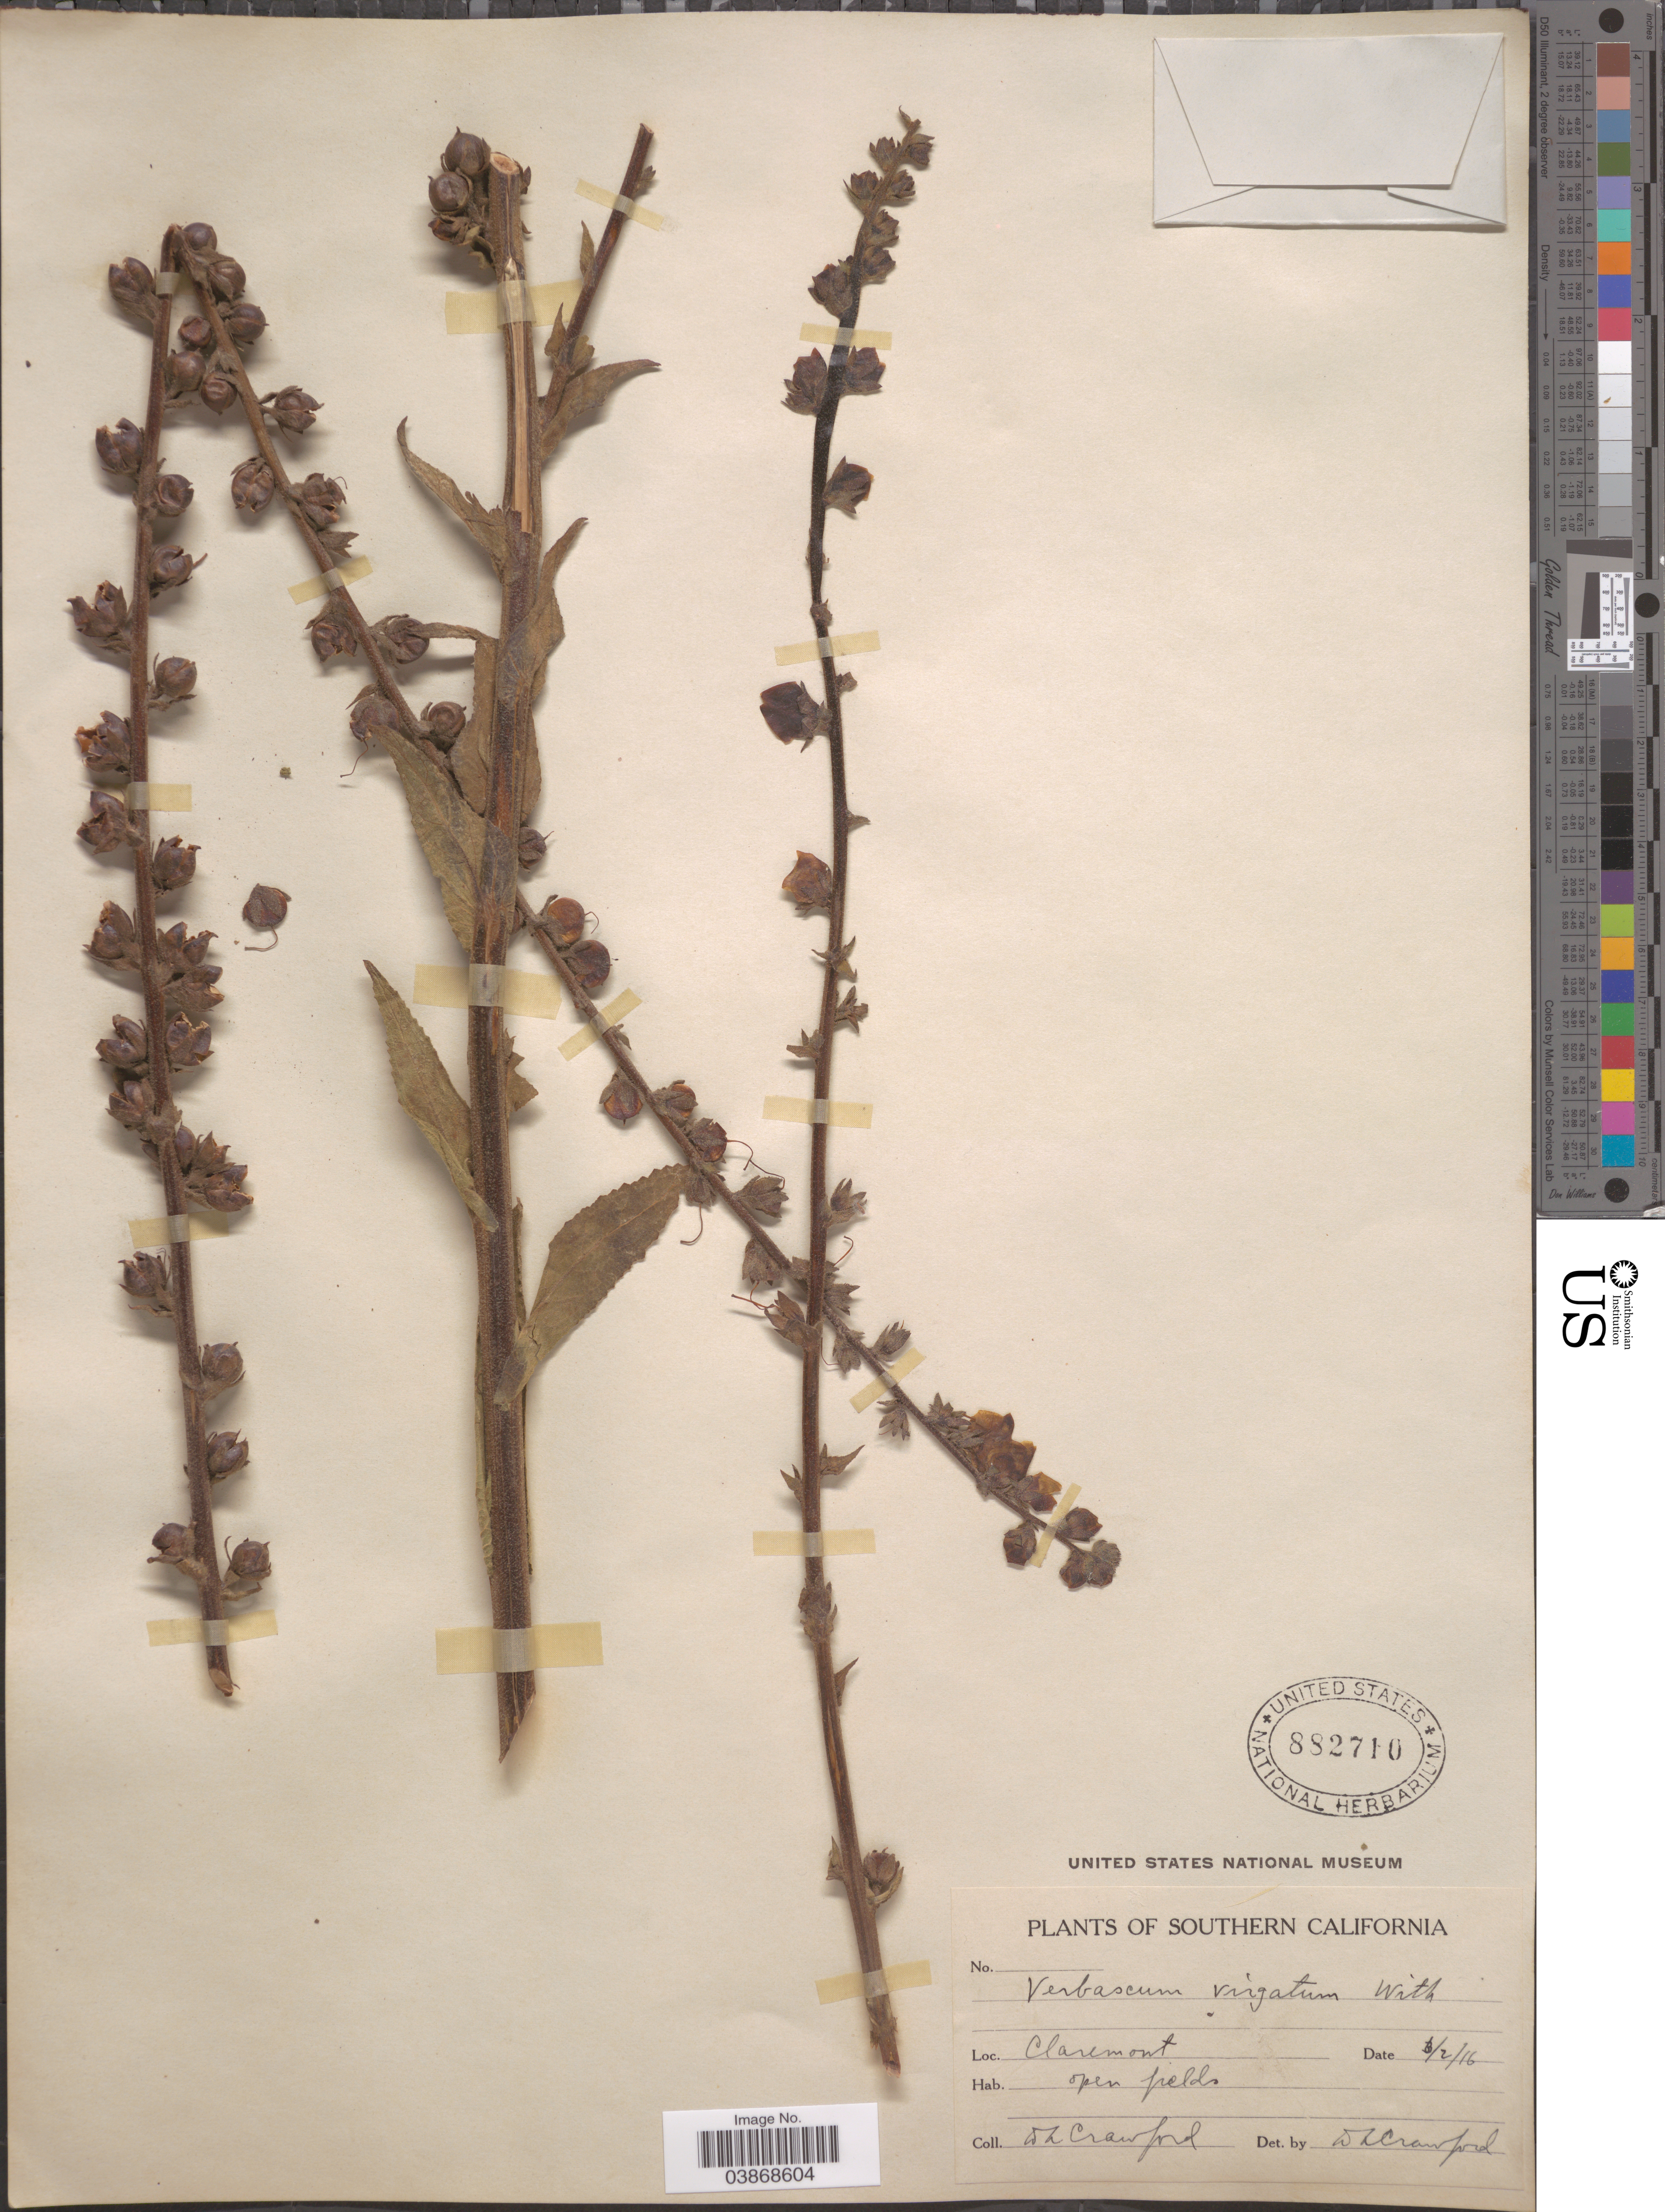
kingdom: Plantae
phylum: Tracheophyta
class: Magnoliopsida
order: Lamiales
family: Scrophulariaceae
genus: Verbascum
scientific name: Verbascum virgatum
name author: Stokes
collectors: D. L. Crawford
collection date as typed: Transcribed d/m/y: 2/6/16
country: United States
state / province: California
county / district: Los Angeles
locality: Southern California. Claremont.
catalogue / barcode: US 882710